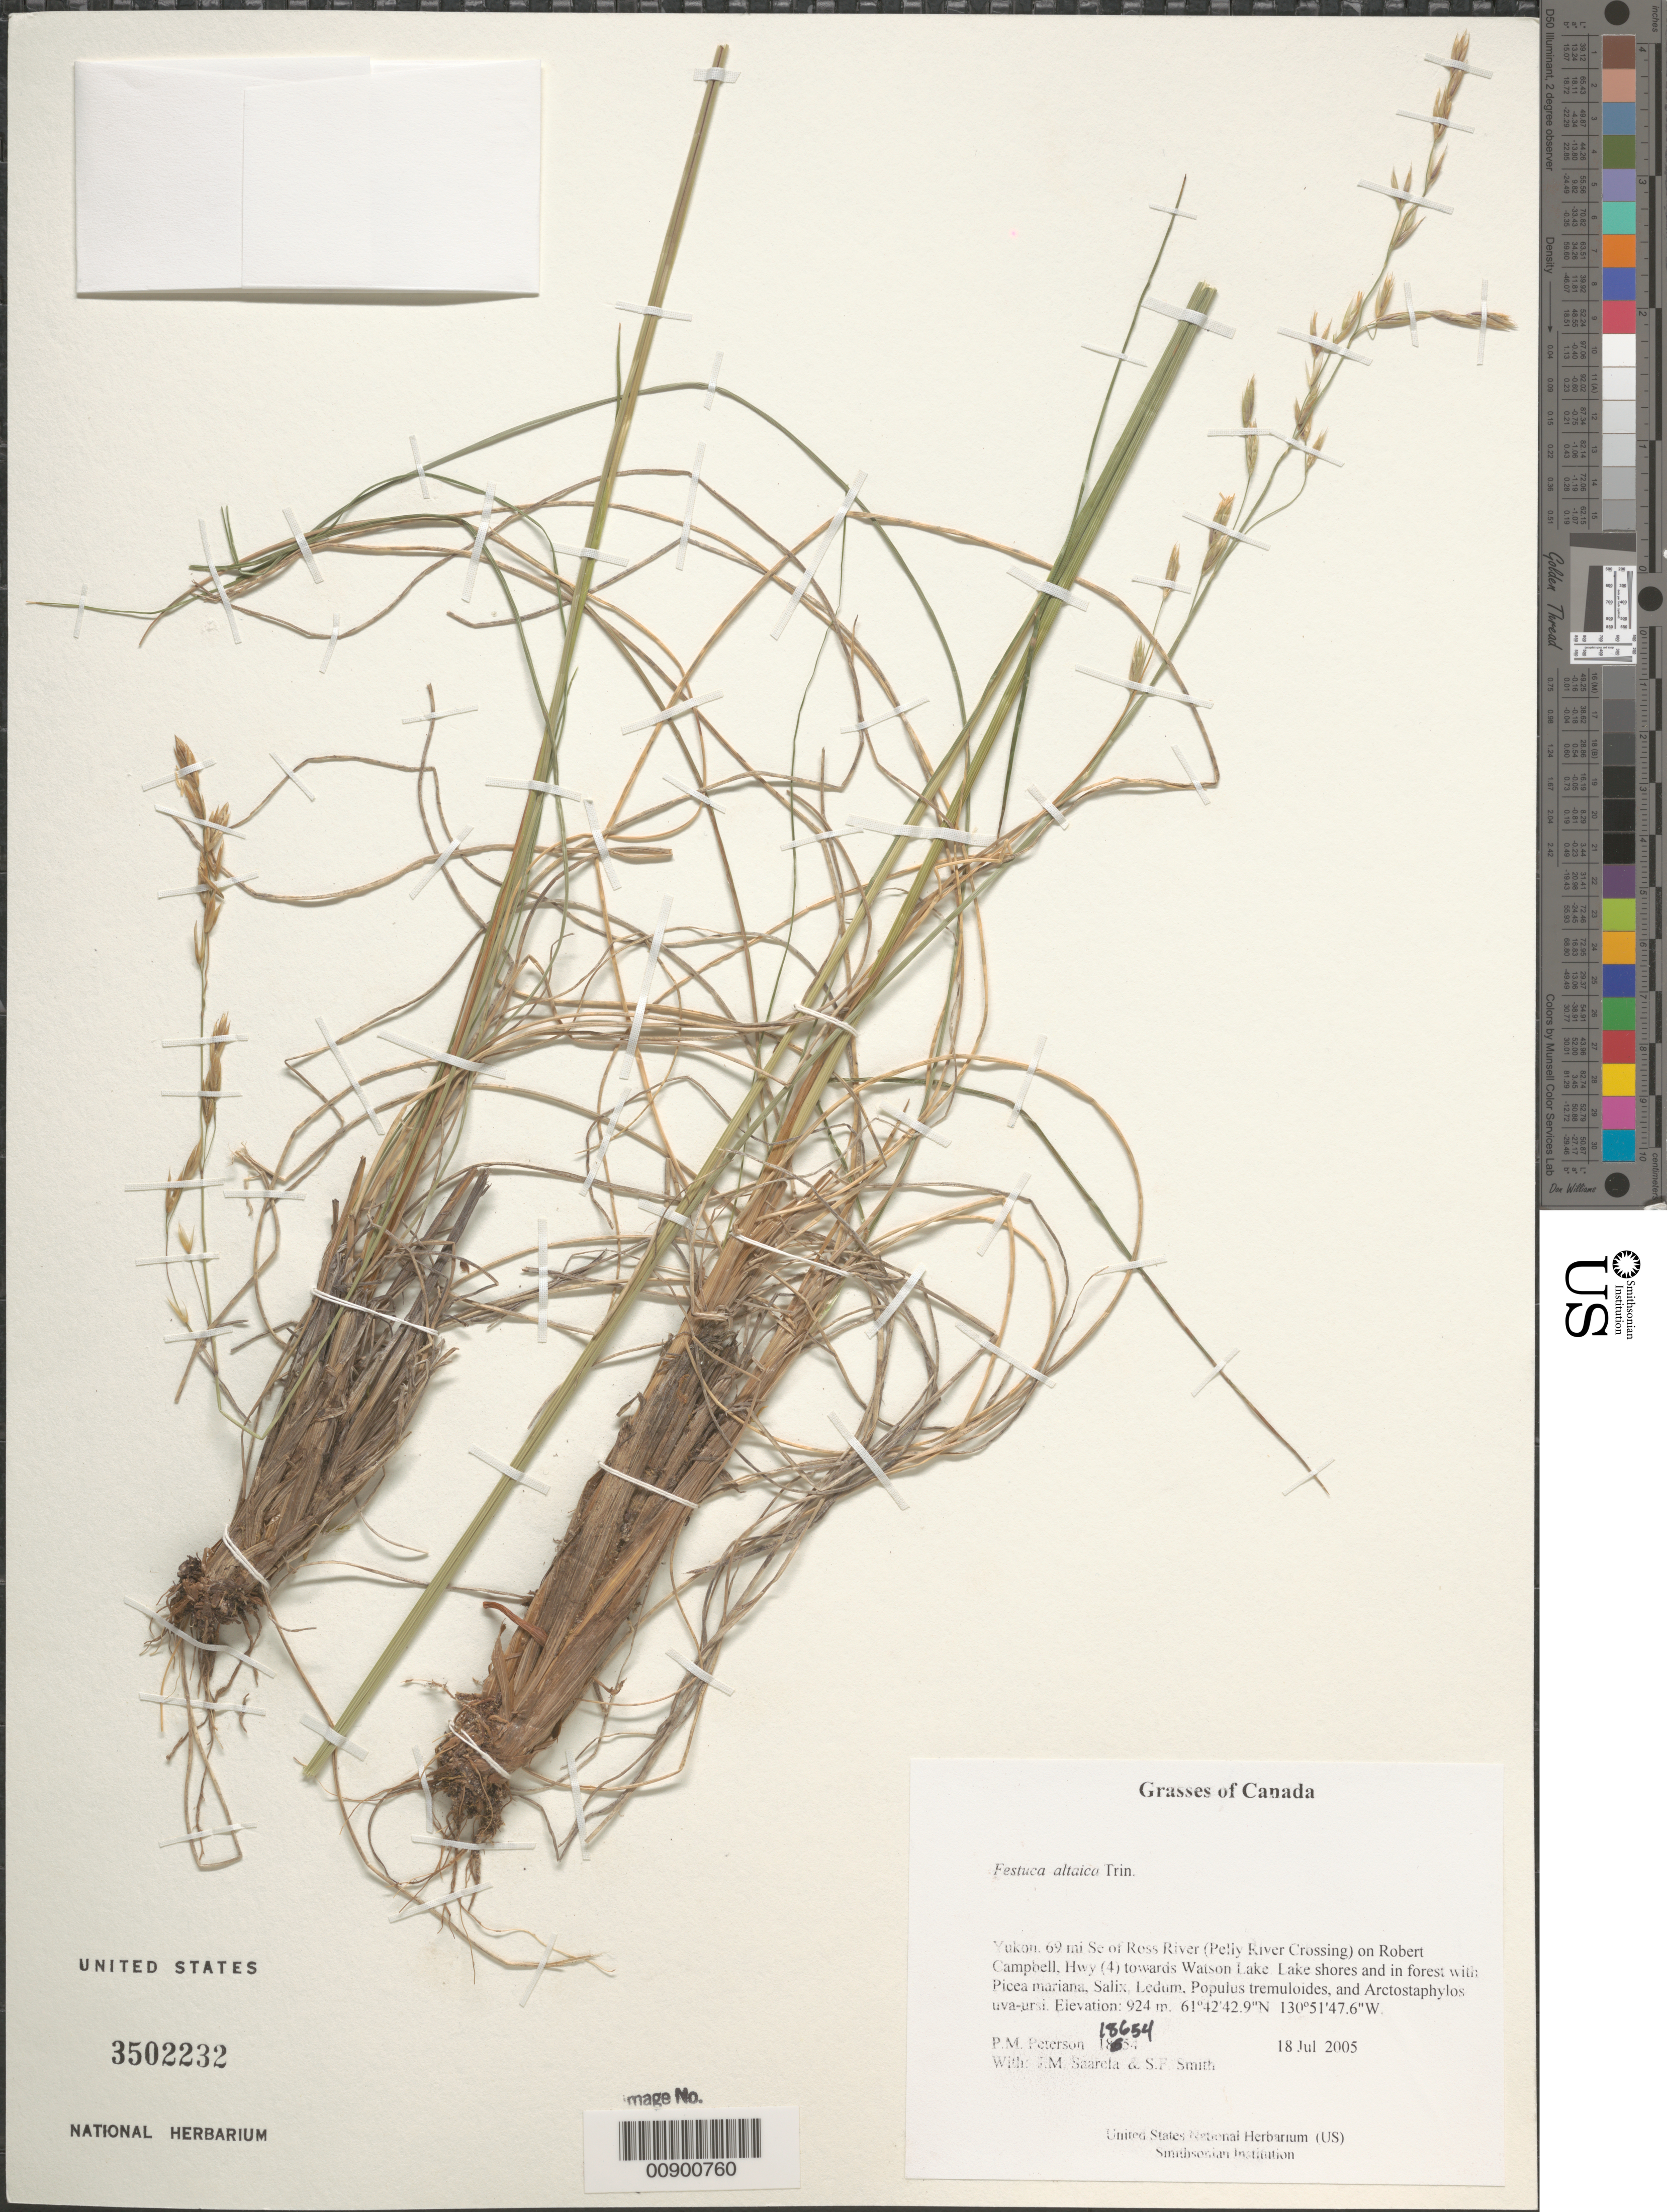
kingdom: Plantae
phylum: Tracheophyta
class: Liliopsida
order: Poales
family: Poaceae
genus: Festuca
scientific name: Festuca altaica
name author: Trin.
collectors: P. M. Peterson, J. Saarela & S.F. Smith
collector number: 18654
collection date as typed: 18 Jul 2004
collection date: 2004-07-18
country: Canada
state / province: Yukon Territory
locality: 69 mi Se of Ross River (Pelly River Crossing) on Robert Campbell, Hwy (4) towards Watson Lake. Lake shores and in forest with Picea mariana, Salix, Ledum, Populus tremuloides, and Arctostaphylos uva-ursi.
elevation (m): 924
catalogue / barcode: US 3502232